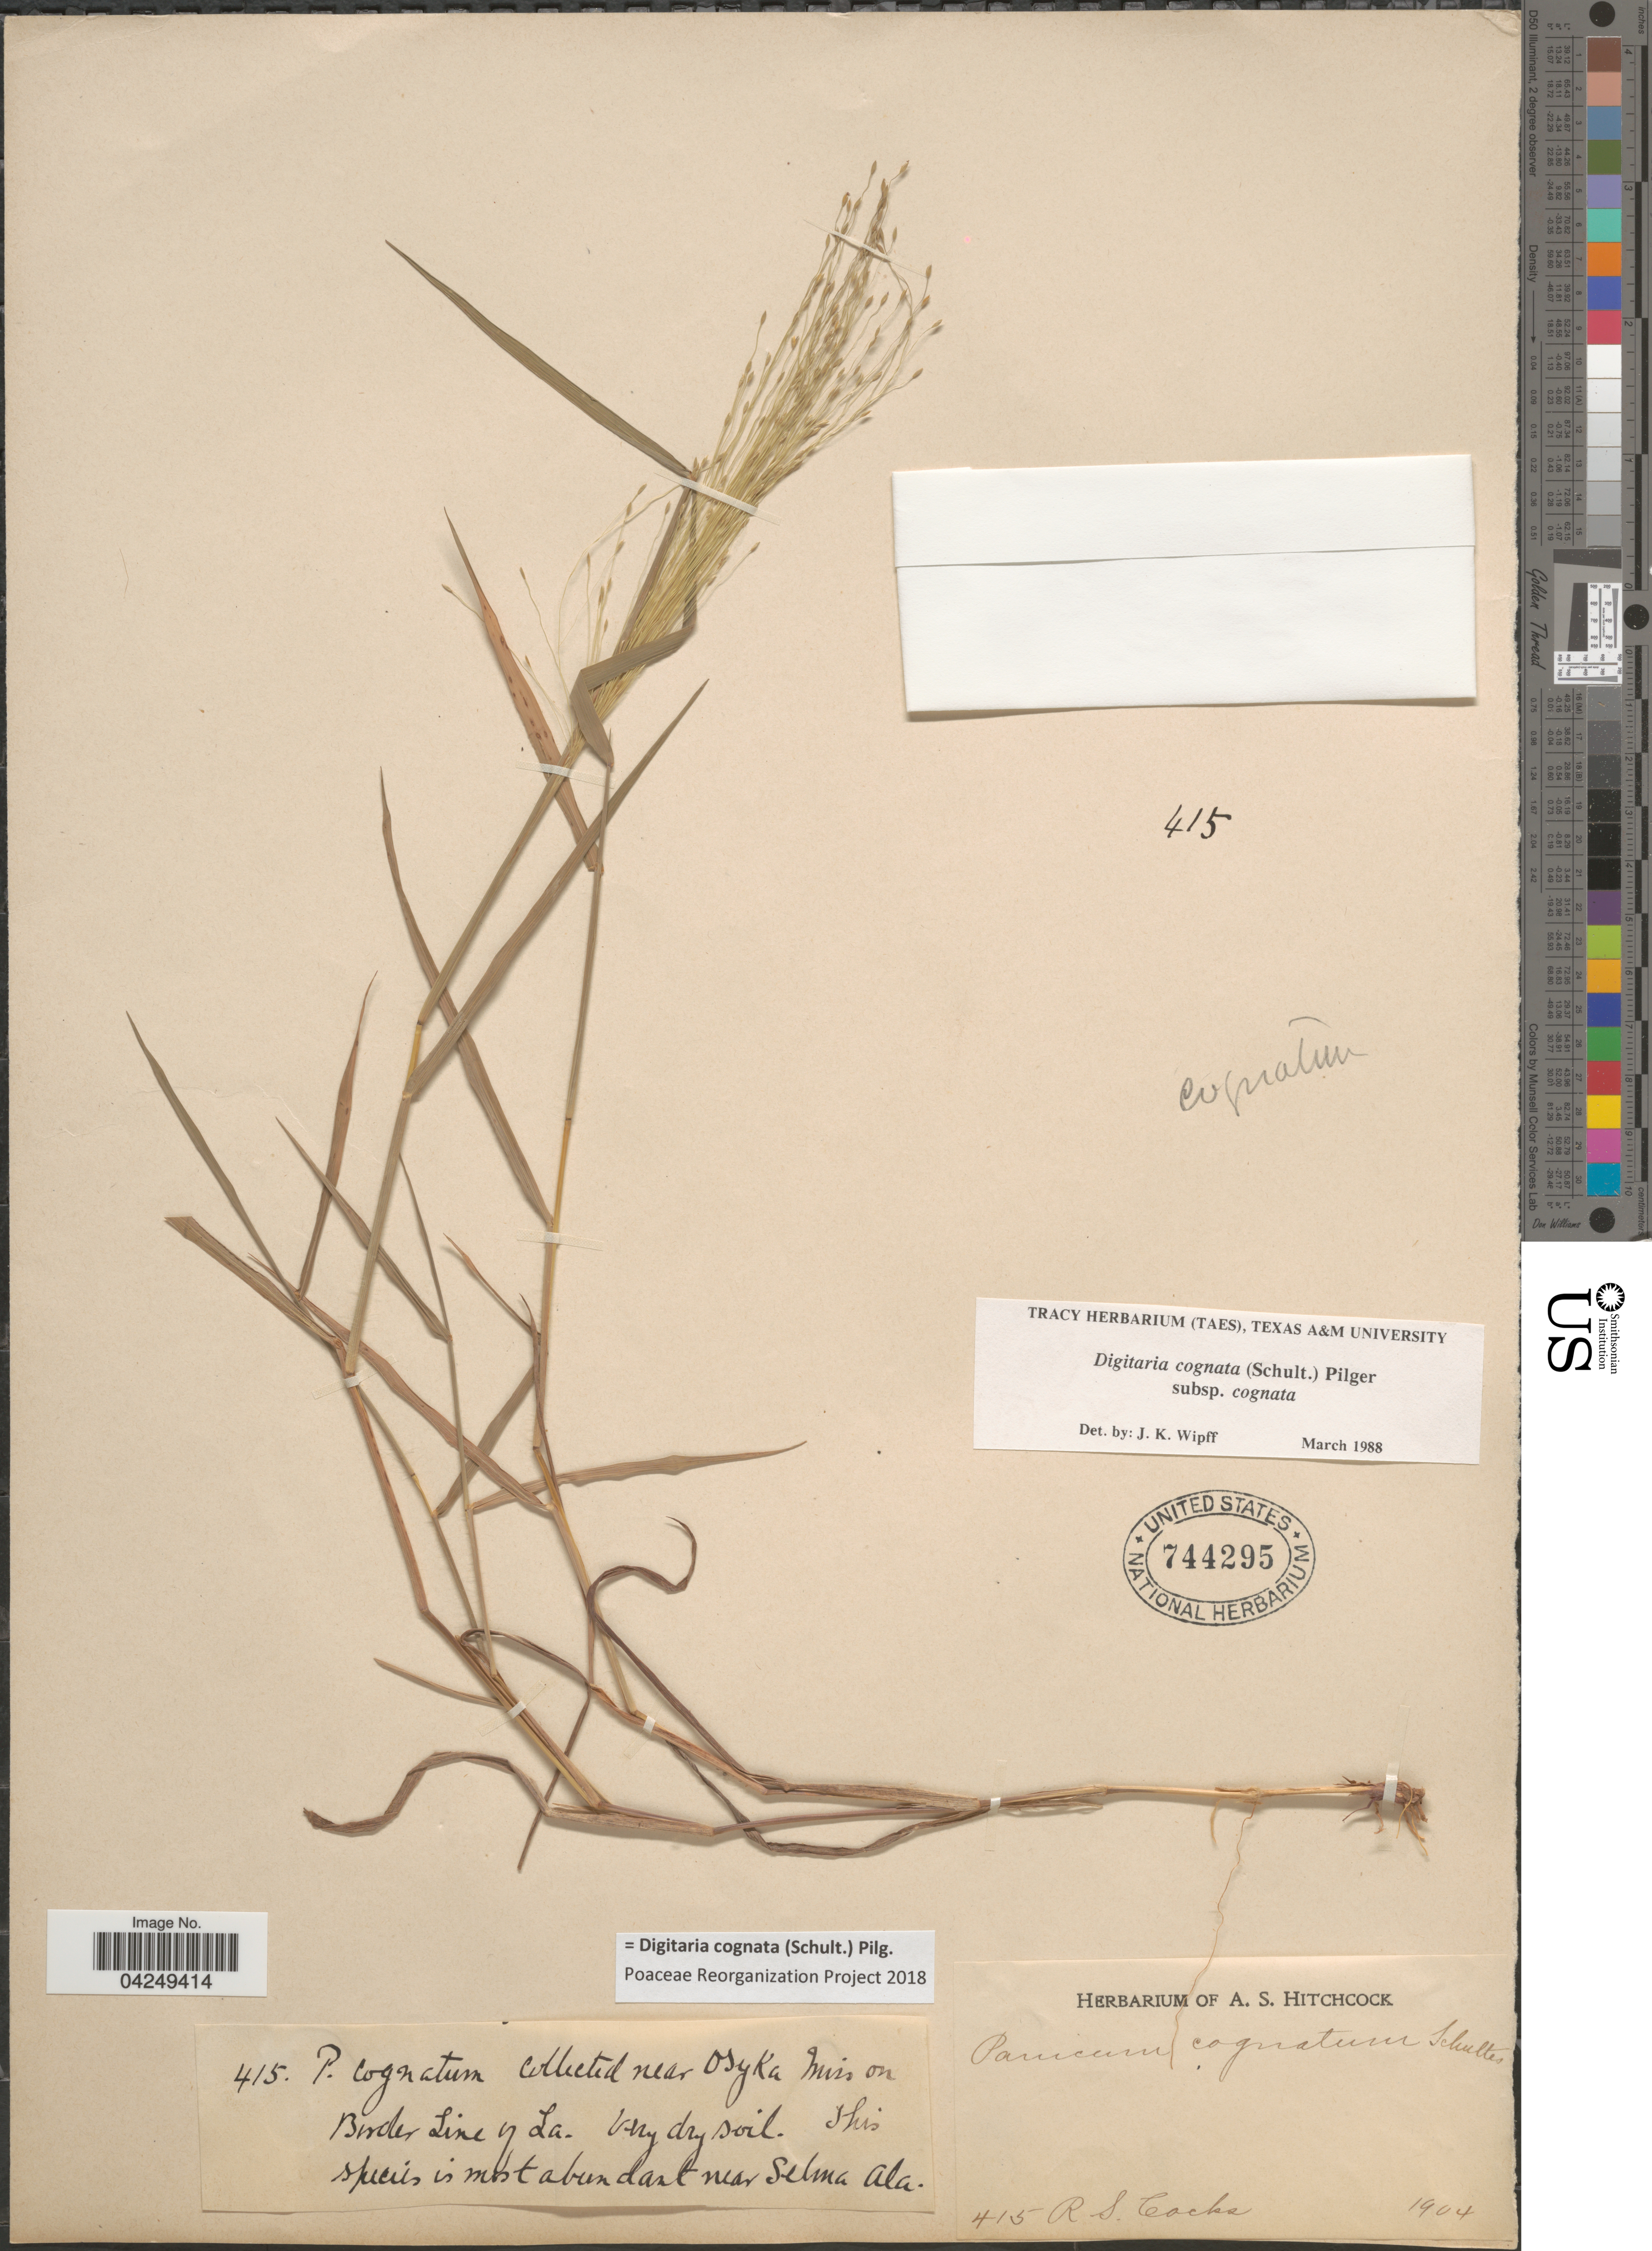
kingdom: Plantae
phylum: Tracheophyta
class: Liliopsida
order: Poales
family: Poaceae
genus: Digitaria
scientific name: Digitaria cognata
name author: (Scult.) Pilg.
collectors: R. Cocks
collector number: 415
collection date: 1904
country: United States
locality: Near Osyka Miss on Border Line of La.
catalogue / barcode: US 744295